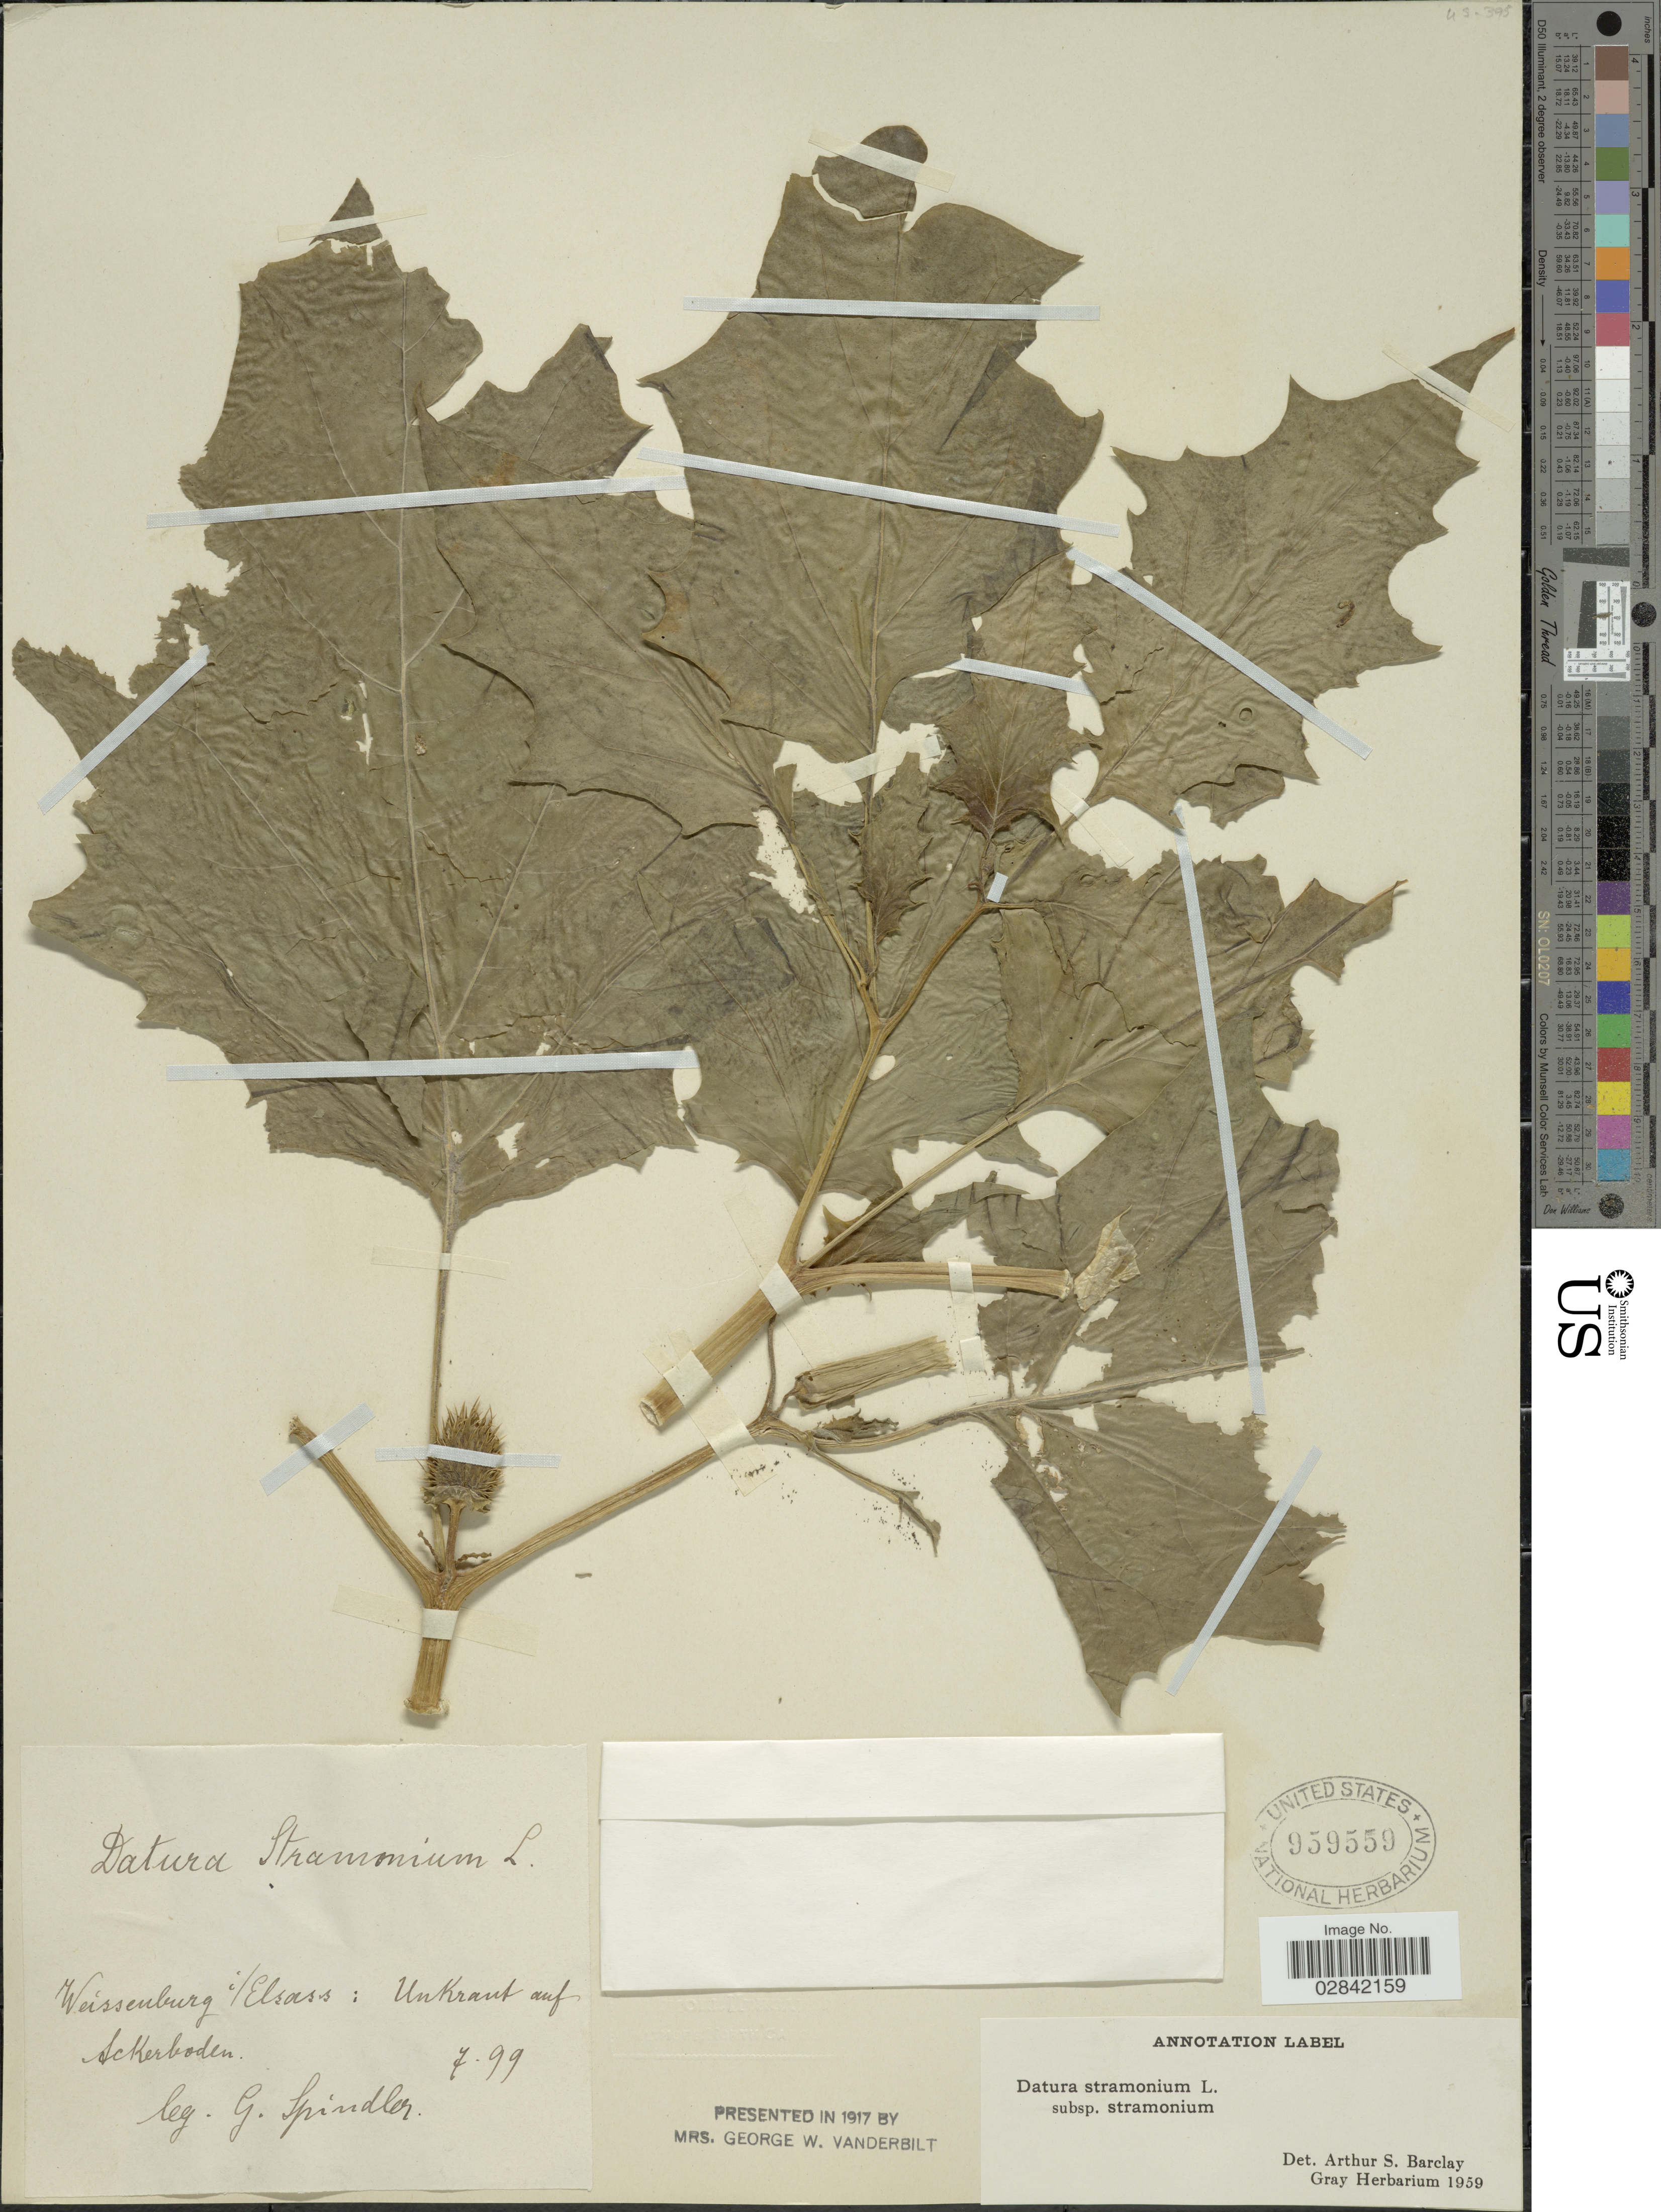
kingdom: Plantae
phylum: Tracheophyta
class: Magnoliopsida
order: Solanales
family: Solanaceae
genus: Datura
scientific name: Datura stramonium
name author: L.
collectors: G. Spindler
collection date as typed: Transcribed d/m/y: /7/99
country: France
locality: Weissenburg i/Elsass: Unkraut auf Sckerboden.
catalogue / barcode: US 959559